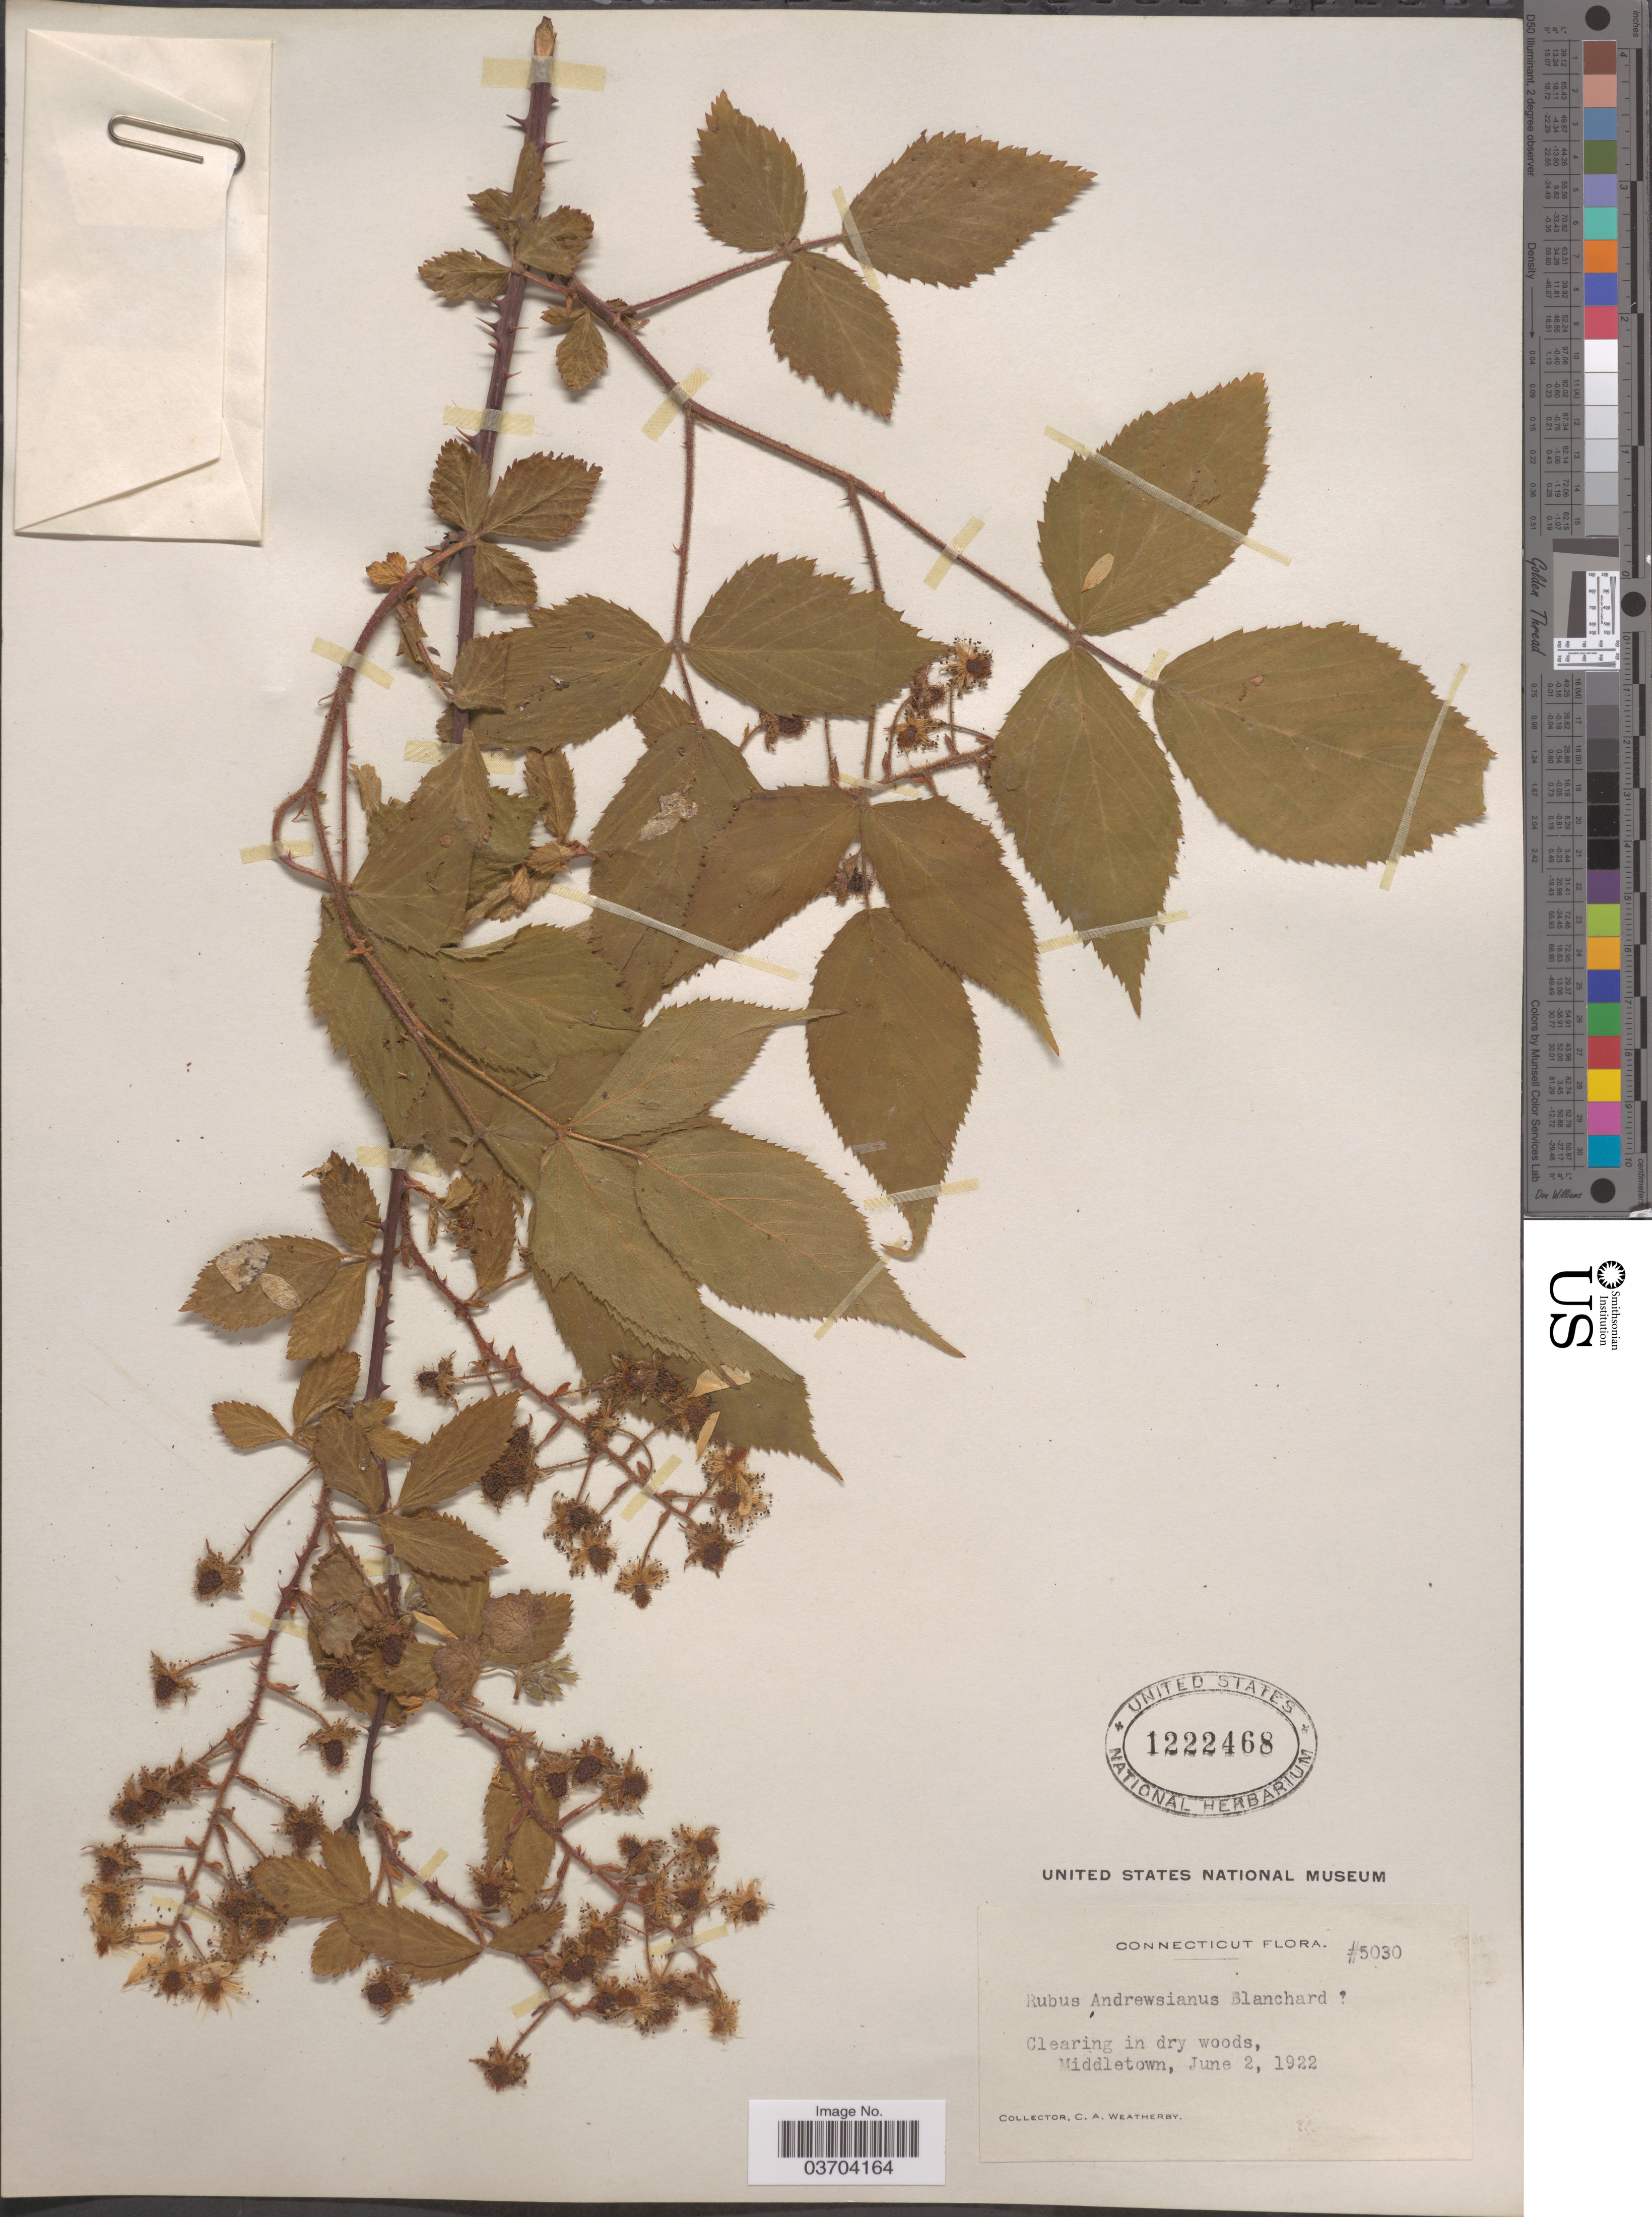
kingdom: Plantae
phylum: Tracheophyta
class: Magnoliopsida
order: Rosales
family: Rosaceae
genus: Rubus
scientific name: Rubus andrewsianus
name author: Blanch.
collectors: C. A. Weatherby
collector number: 5030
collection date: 1922-06-02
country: United States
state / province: Connecticut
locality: Middletown.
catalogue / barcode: US 1222468